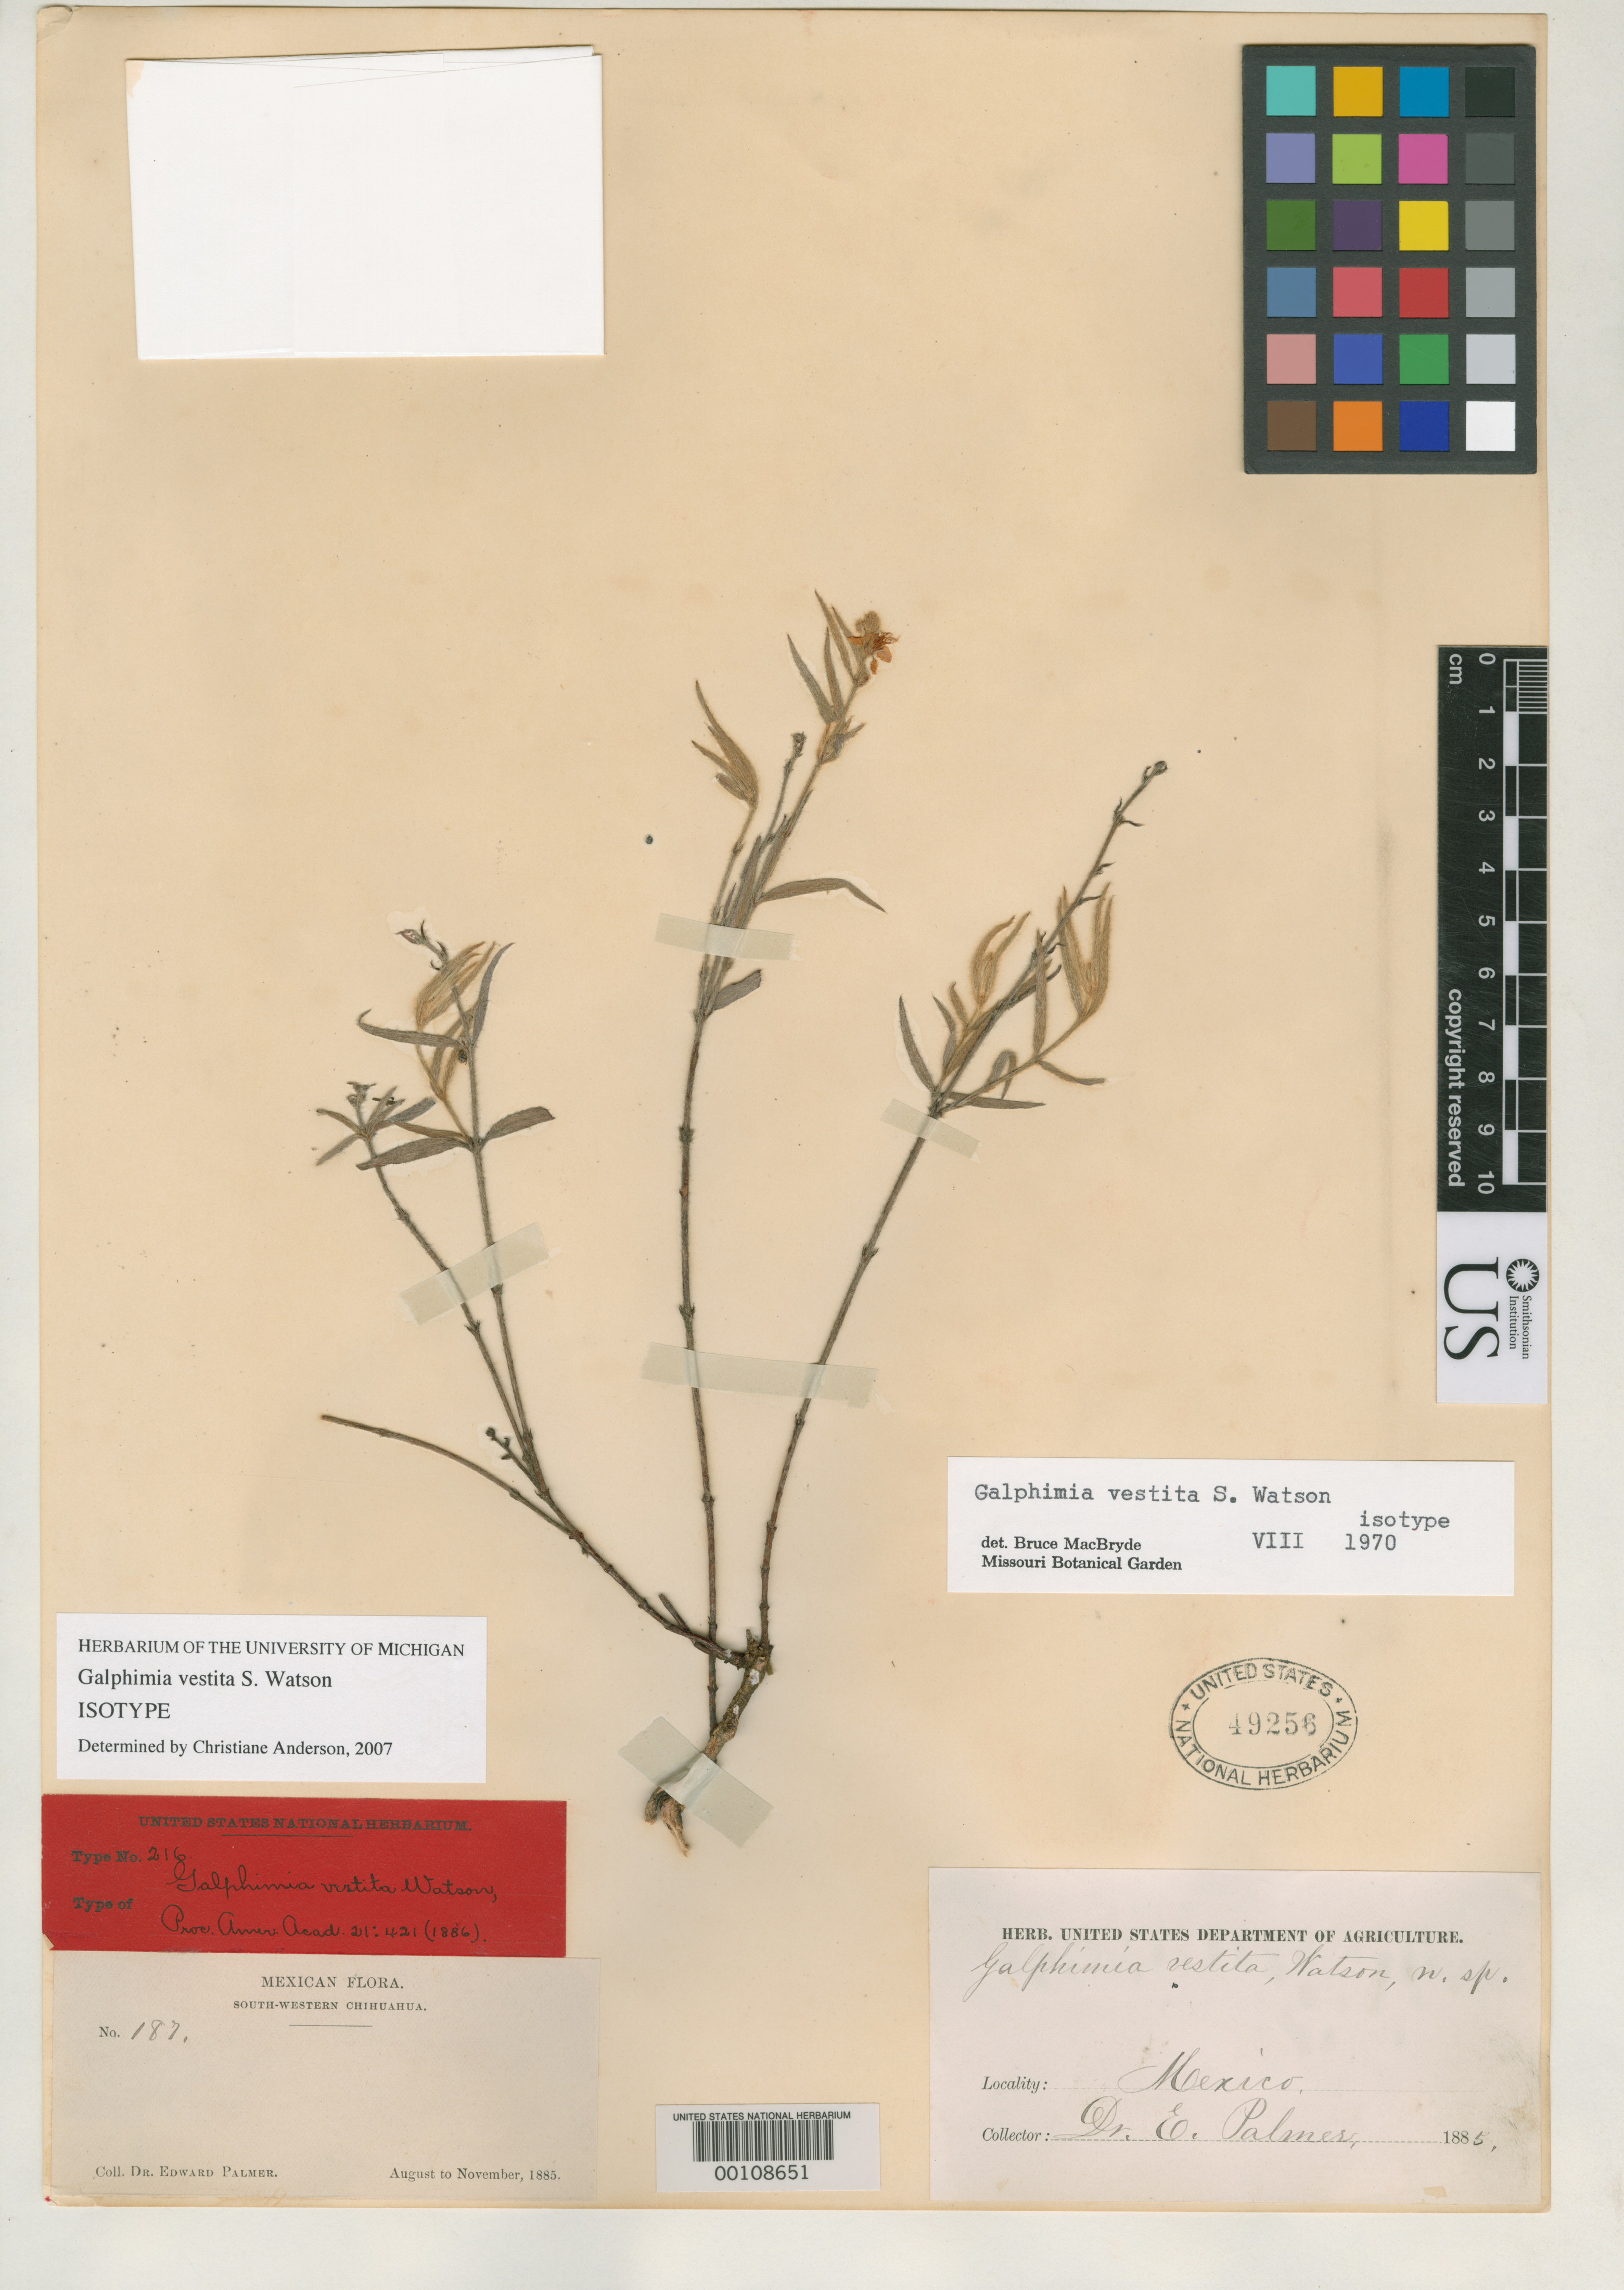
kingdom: Plantae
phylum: Tracheophyta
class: Magnoliopsida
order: Malpighiales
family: Malpighiaceae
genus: Galphimia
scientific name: Galphimia vestita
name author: S. Watson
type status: Isotype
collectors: E. Palmer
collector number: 187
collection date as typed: Aug 1885 to -- Nov 1885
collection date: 1885-08/1885-11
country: Mexico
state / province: Chihuahua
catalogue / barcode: US 49256